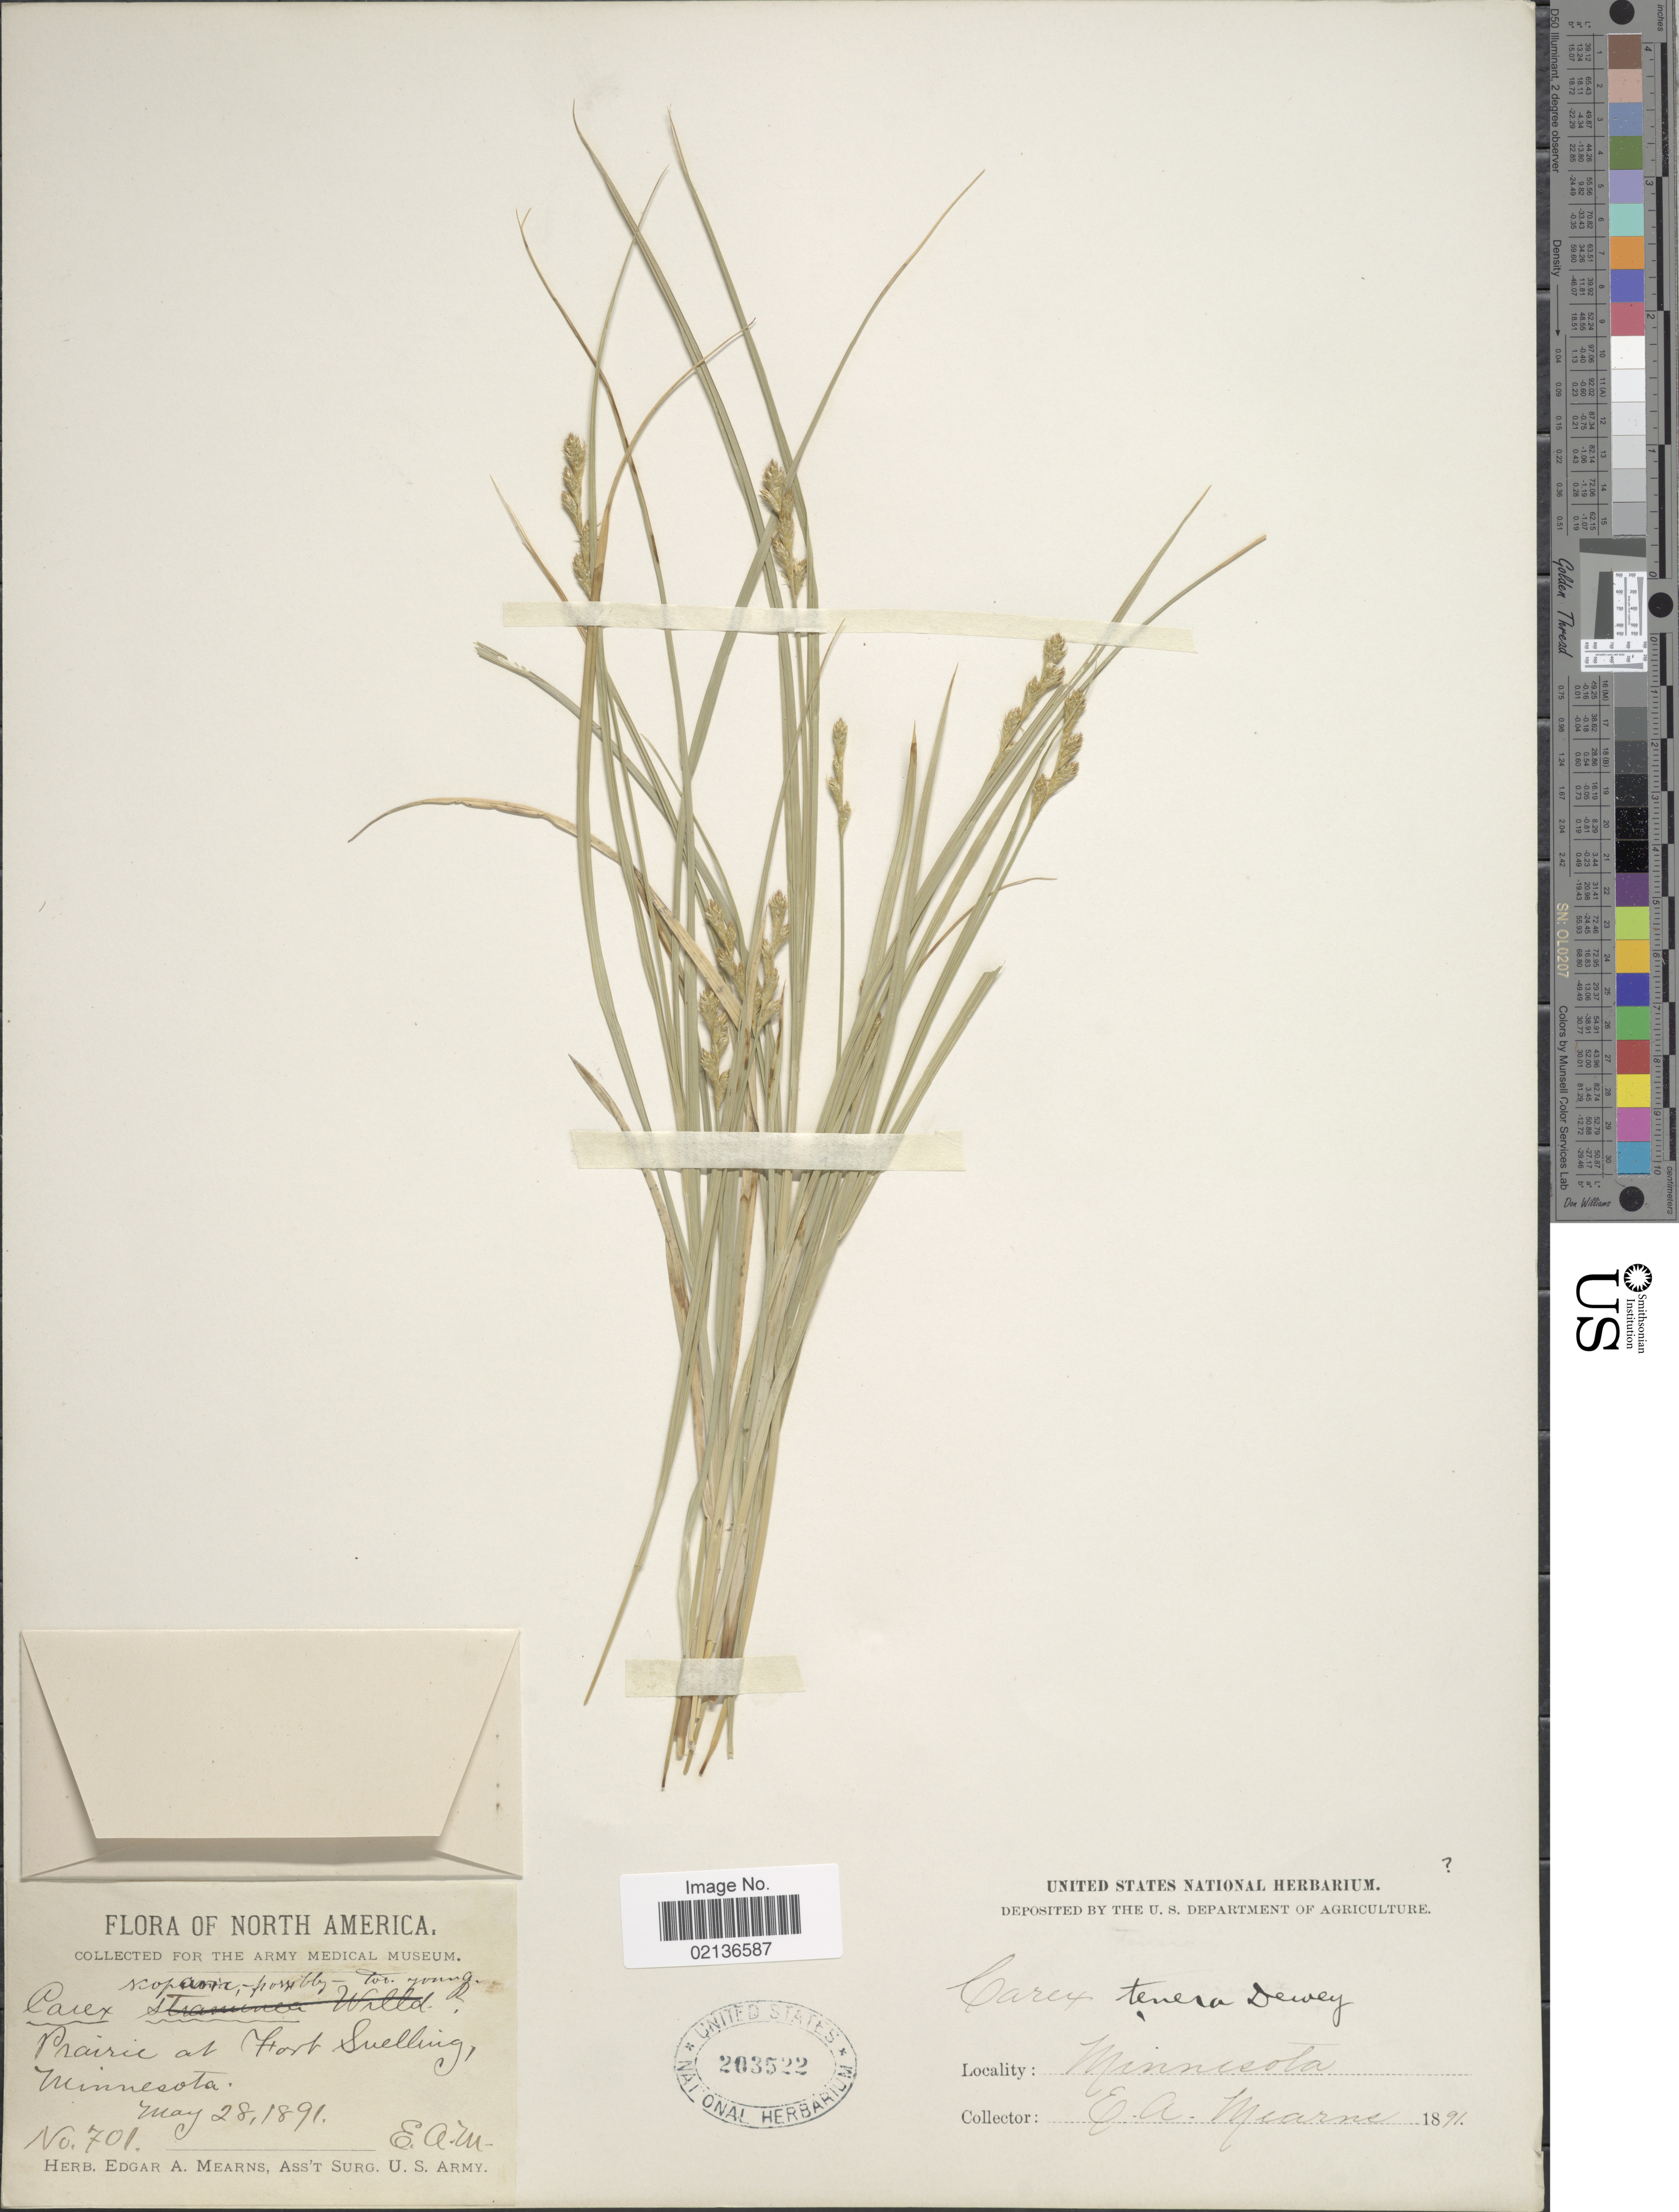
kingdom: Plantae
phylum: Tracheophyta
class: Liliopsida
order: Poales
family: Cyperaceae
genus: Carex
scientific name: Carex tenera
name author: Dewey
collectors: E. A. Mearns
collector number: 701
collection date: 1891-05-28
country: United States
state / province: Minnesota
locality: Prairie at Fort Snelling, Minnesota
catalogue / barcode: US 203522